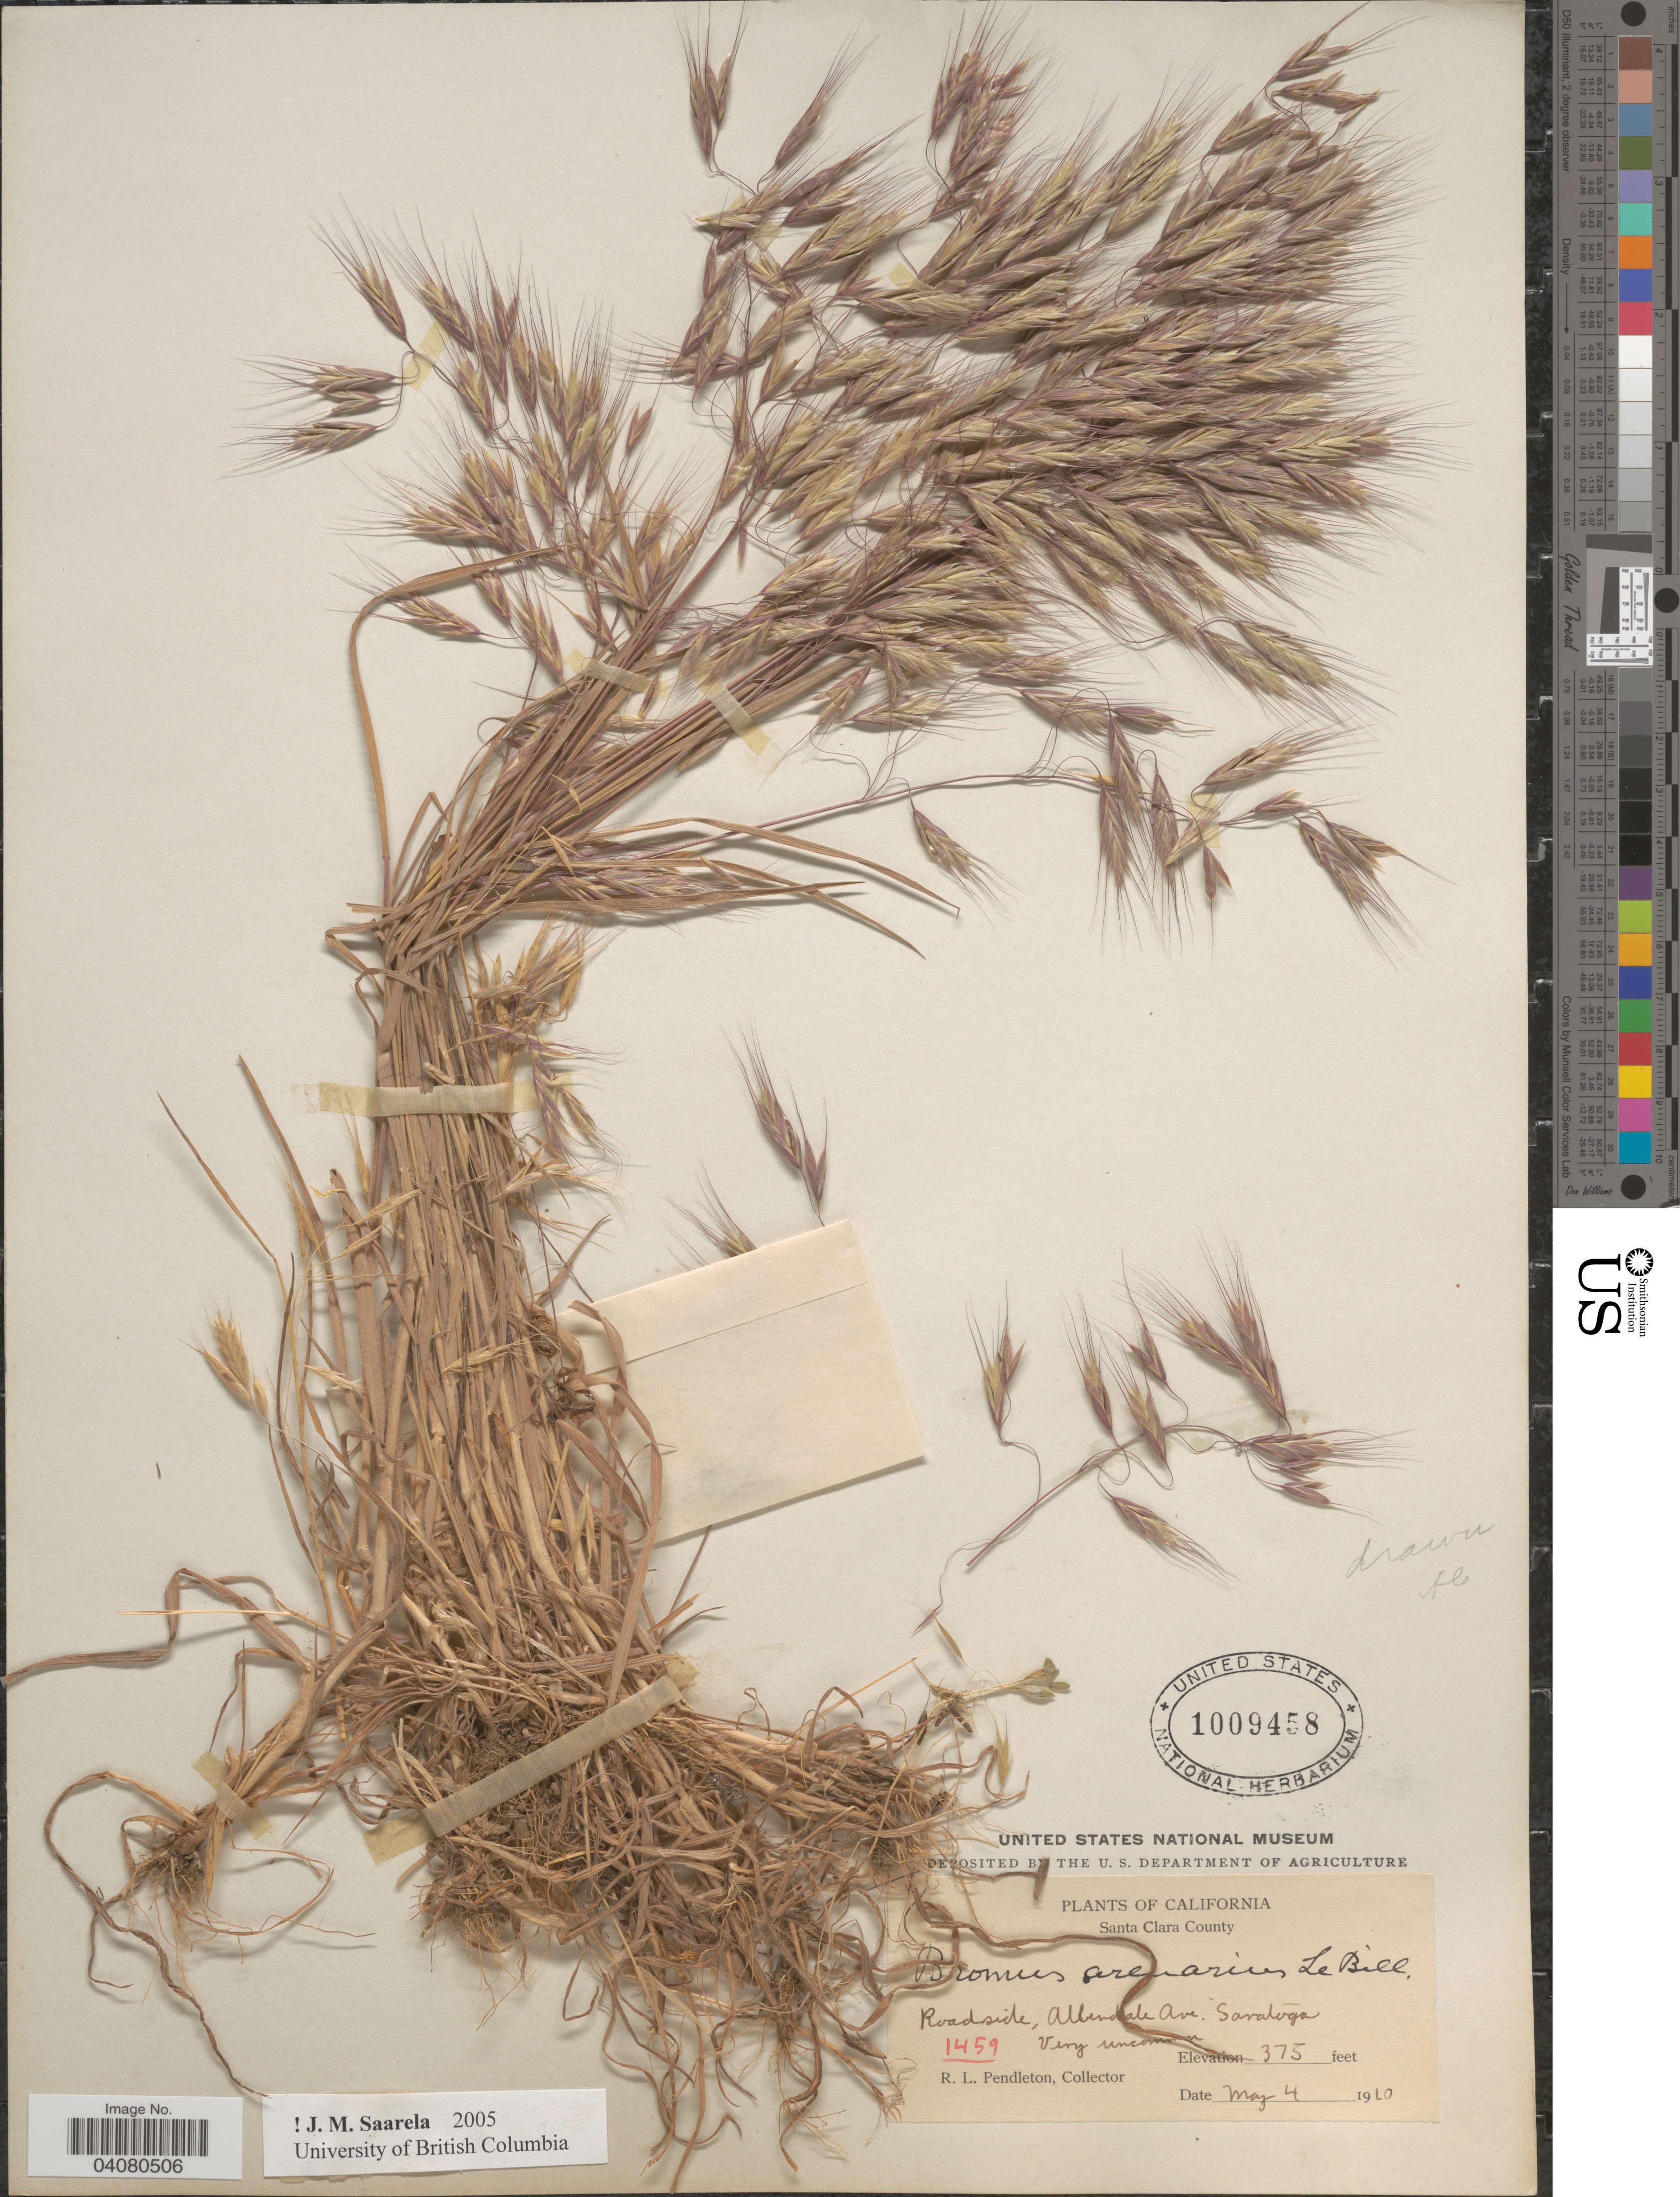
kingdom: Plantae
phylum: Tracheophyta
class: Liliopsida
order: Poales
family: Poaceae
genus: Bromus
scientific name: Bromus arizonicus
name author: (Shear) Stebbins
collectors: R. Pendleton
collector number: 1459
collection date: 1910-05-04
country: United States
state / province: California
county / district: Santa Clara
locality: Santa Clara County. Roadside, Allendale Ave. Saratoga.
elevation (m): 114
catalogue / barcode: US 1009458